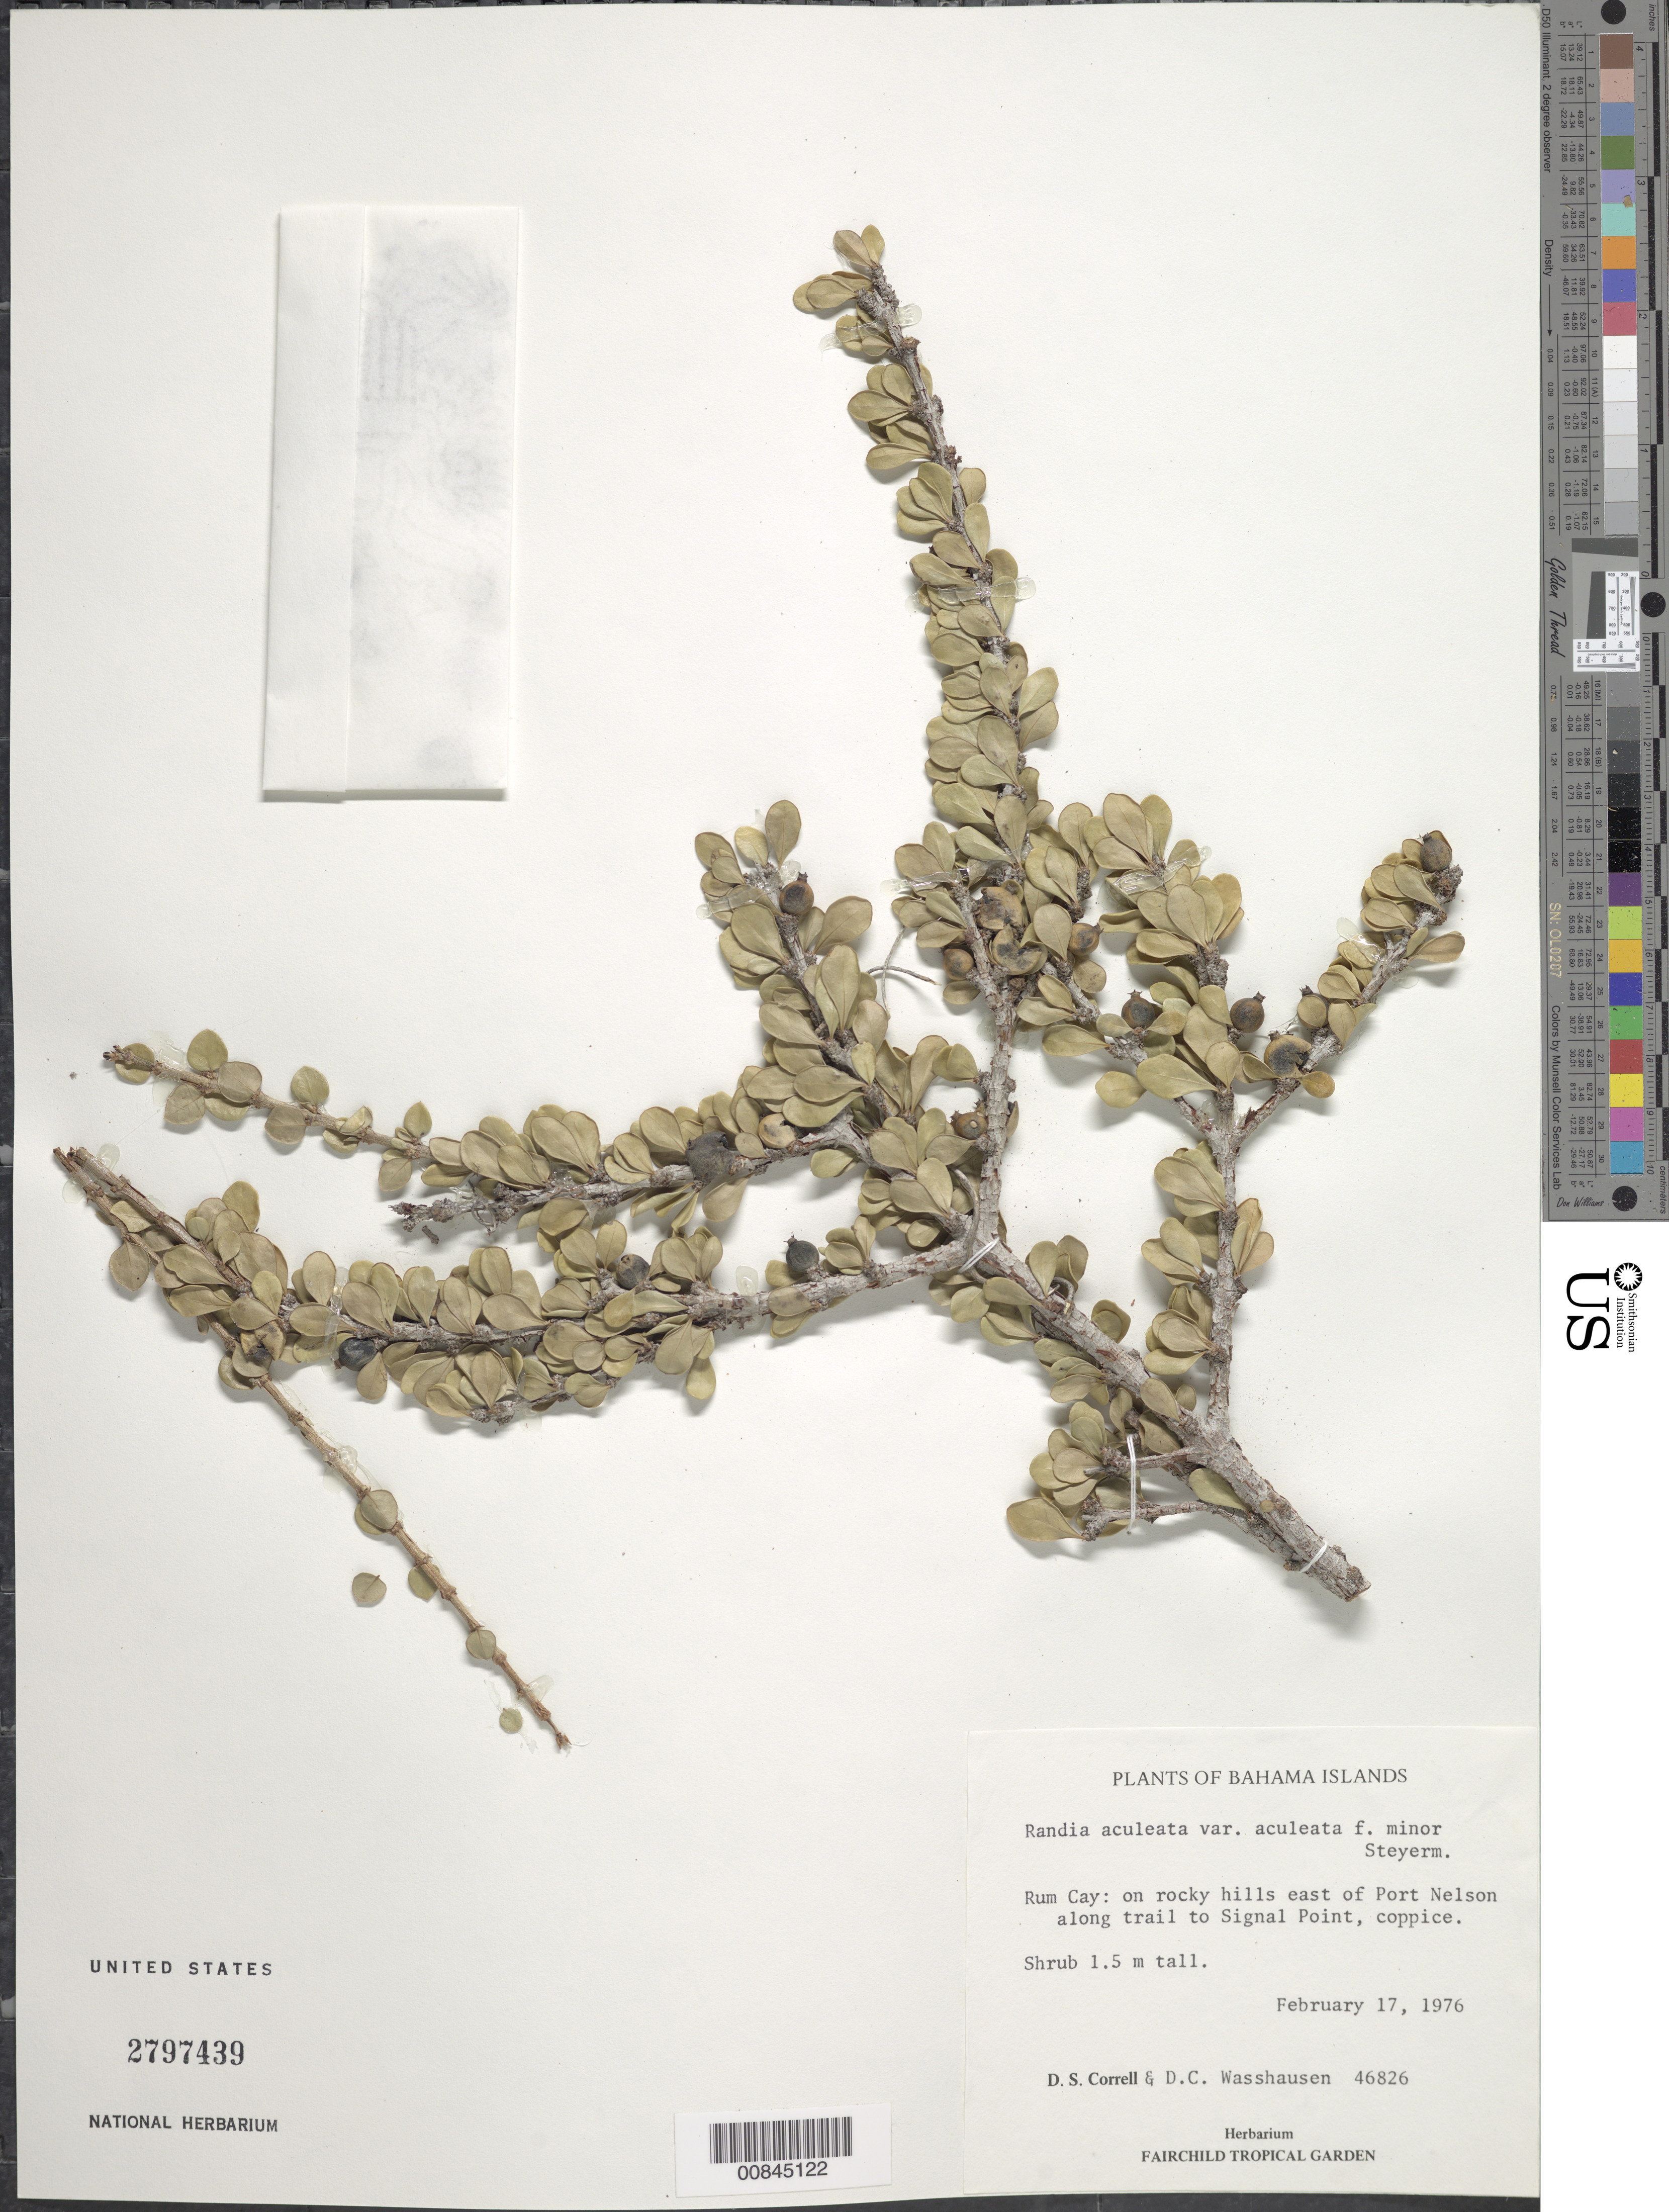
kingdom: Plantae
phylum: Tracheophyta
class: Magnoliopsida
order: Gentianales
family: Rubiaceae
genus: Randia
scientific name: Randia aculeata var. aculeata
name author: L.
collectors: D. S. Correll & D. C. Wasshausen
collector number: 46826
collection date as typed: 17 Feb 1976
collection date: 1976-02-17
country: Bahamas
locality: Rum Cay: east of Port Nelson, along trail to Signal Point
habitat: Coppice, along trail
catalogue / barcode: US 2797439